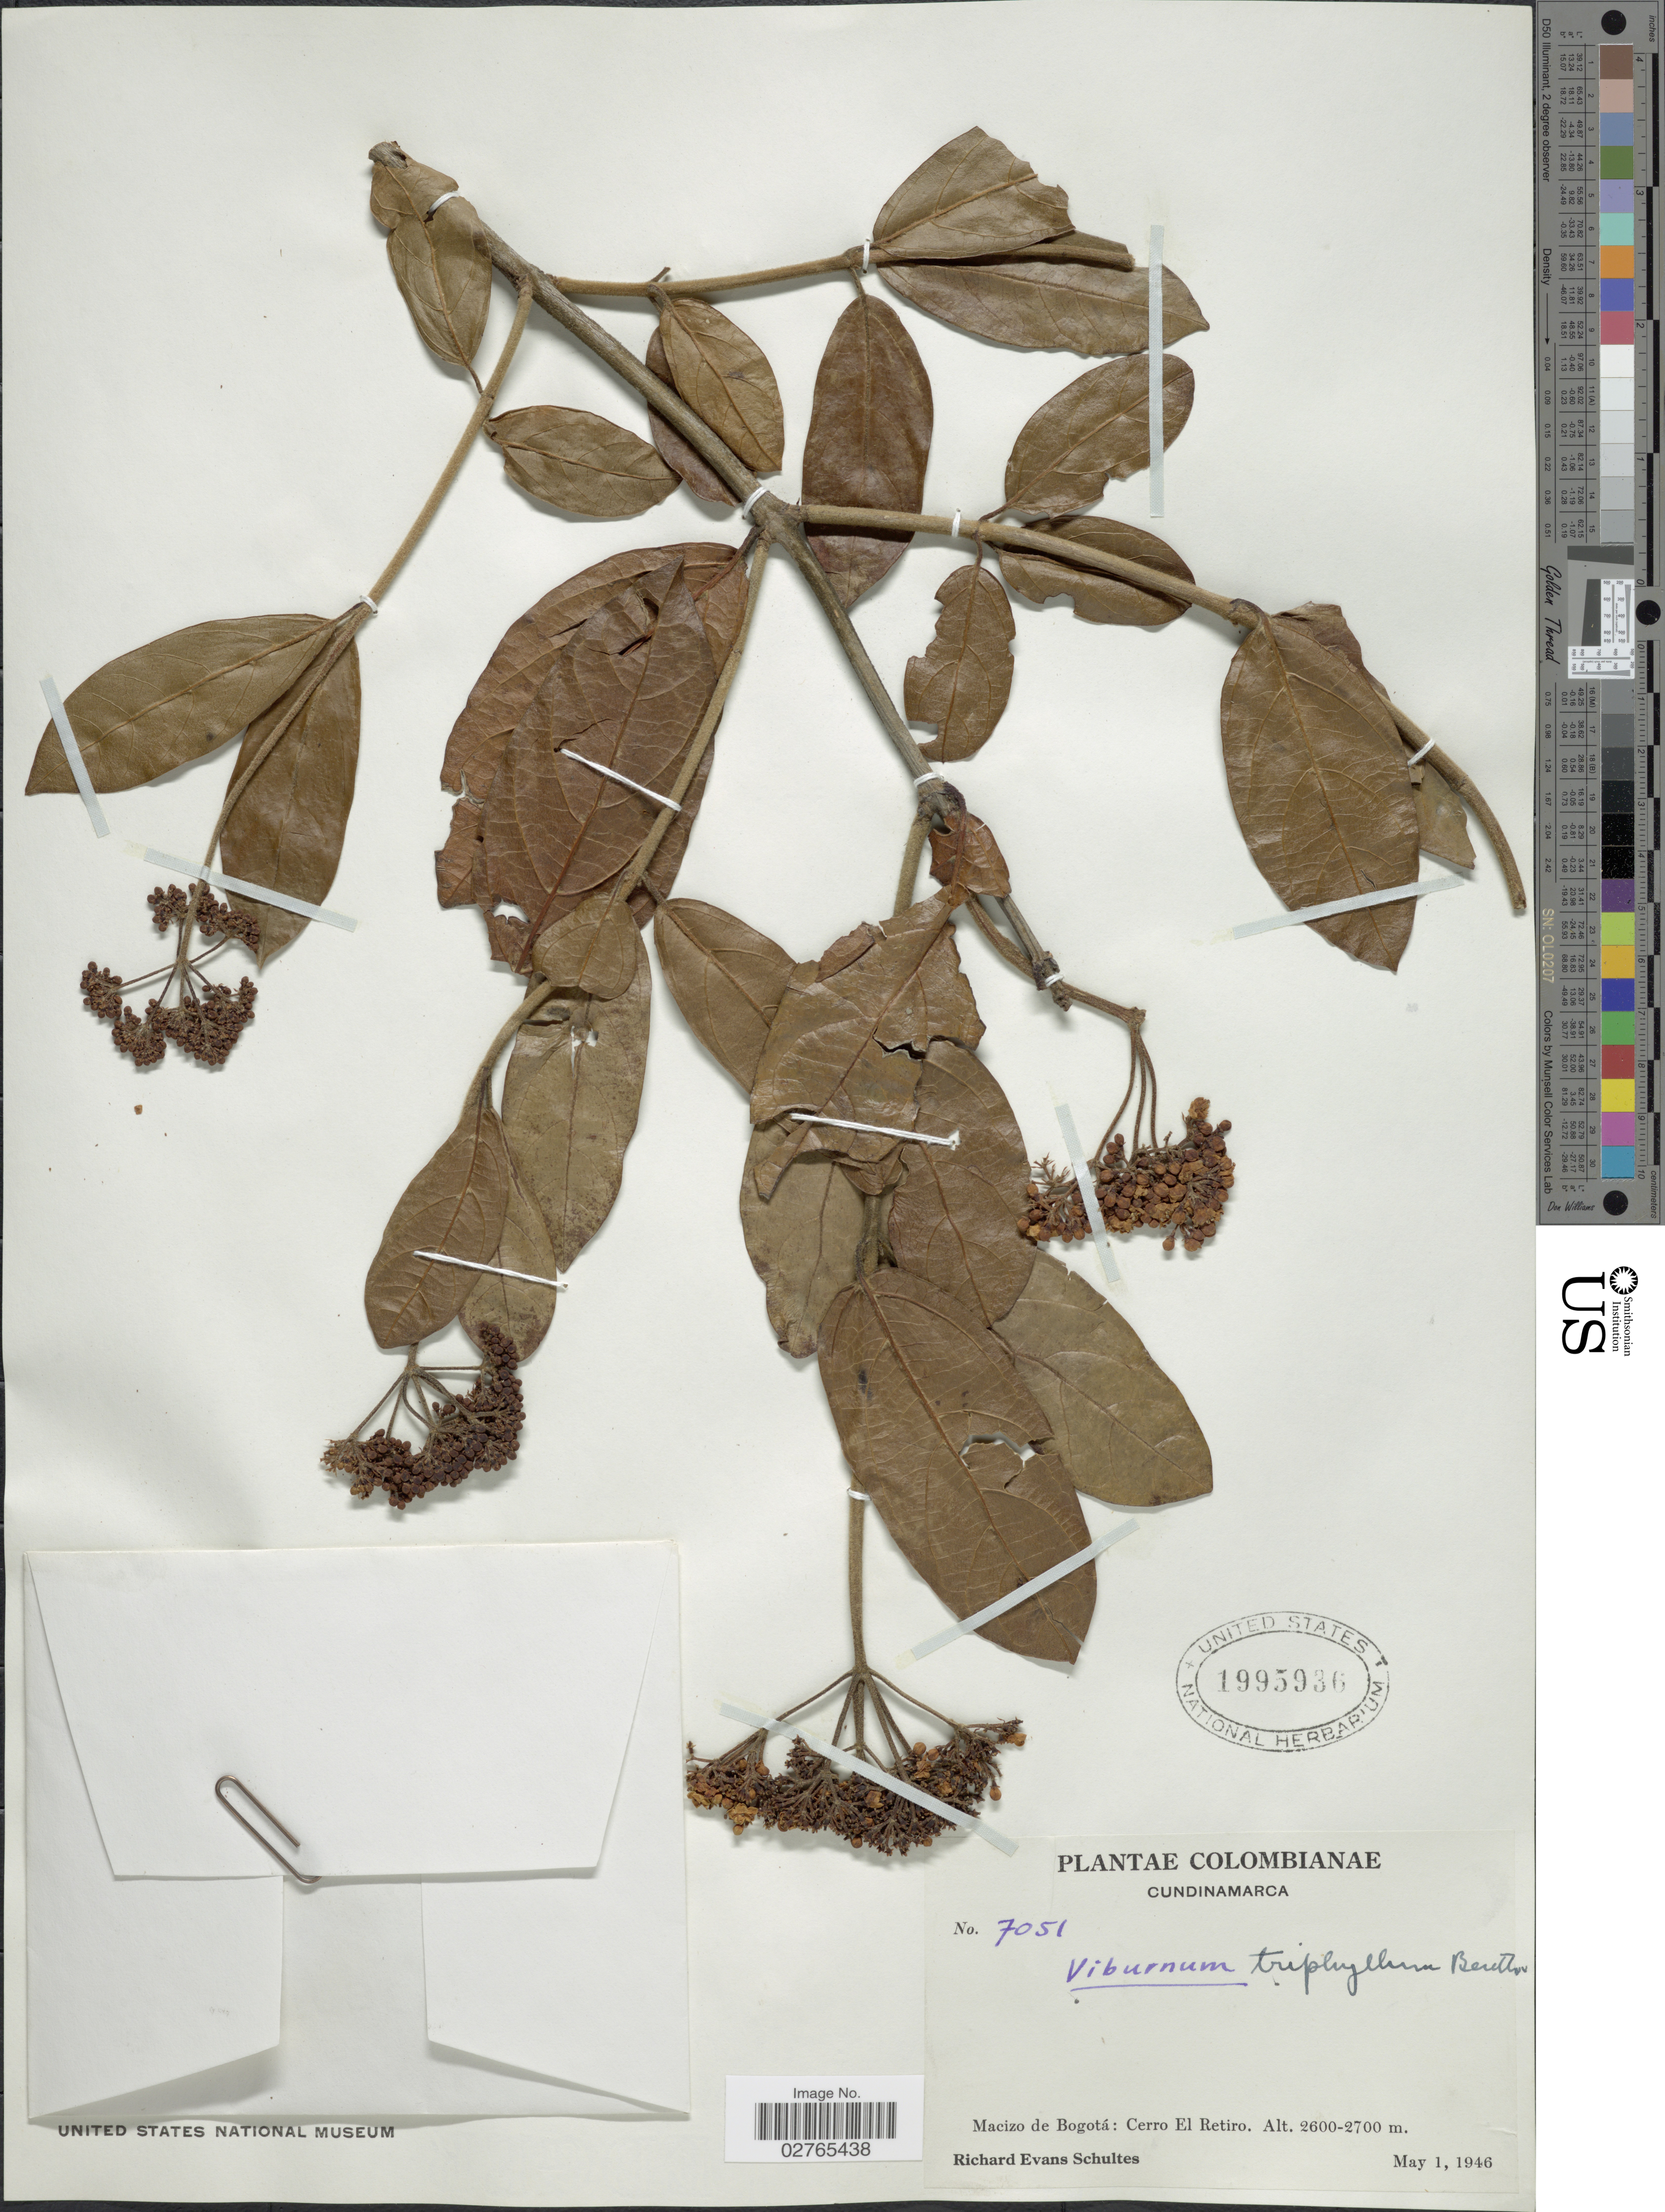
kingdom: Plantae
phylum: Tracheophyta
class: Magnoliopsida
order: Dipsacales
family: Viburnaceae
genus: Viburnum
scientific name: Viburnum triphyllum f. lanceolatum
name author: Killip & A.C. Sm.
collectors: R. E. Schultes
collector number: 7051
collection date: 1946-05-01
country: Colombia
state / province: Cundinamarca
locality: Macizo de Bogotá: Cerro El Retiro.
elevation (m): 2600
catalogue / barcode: US 1995936